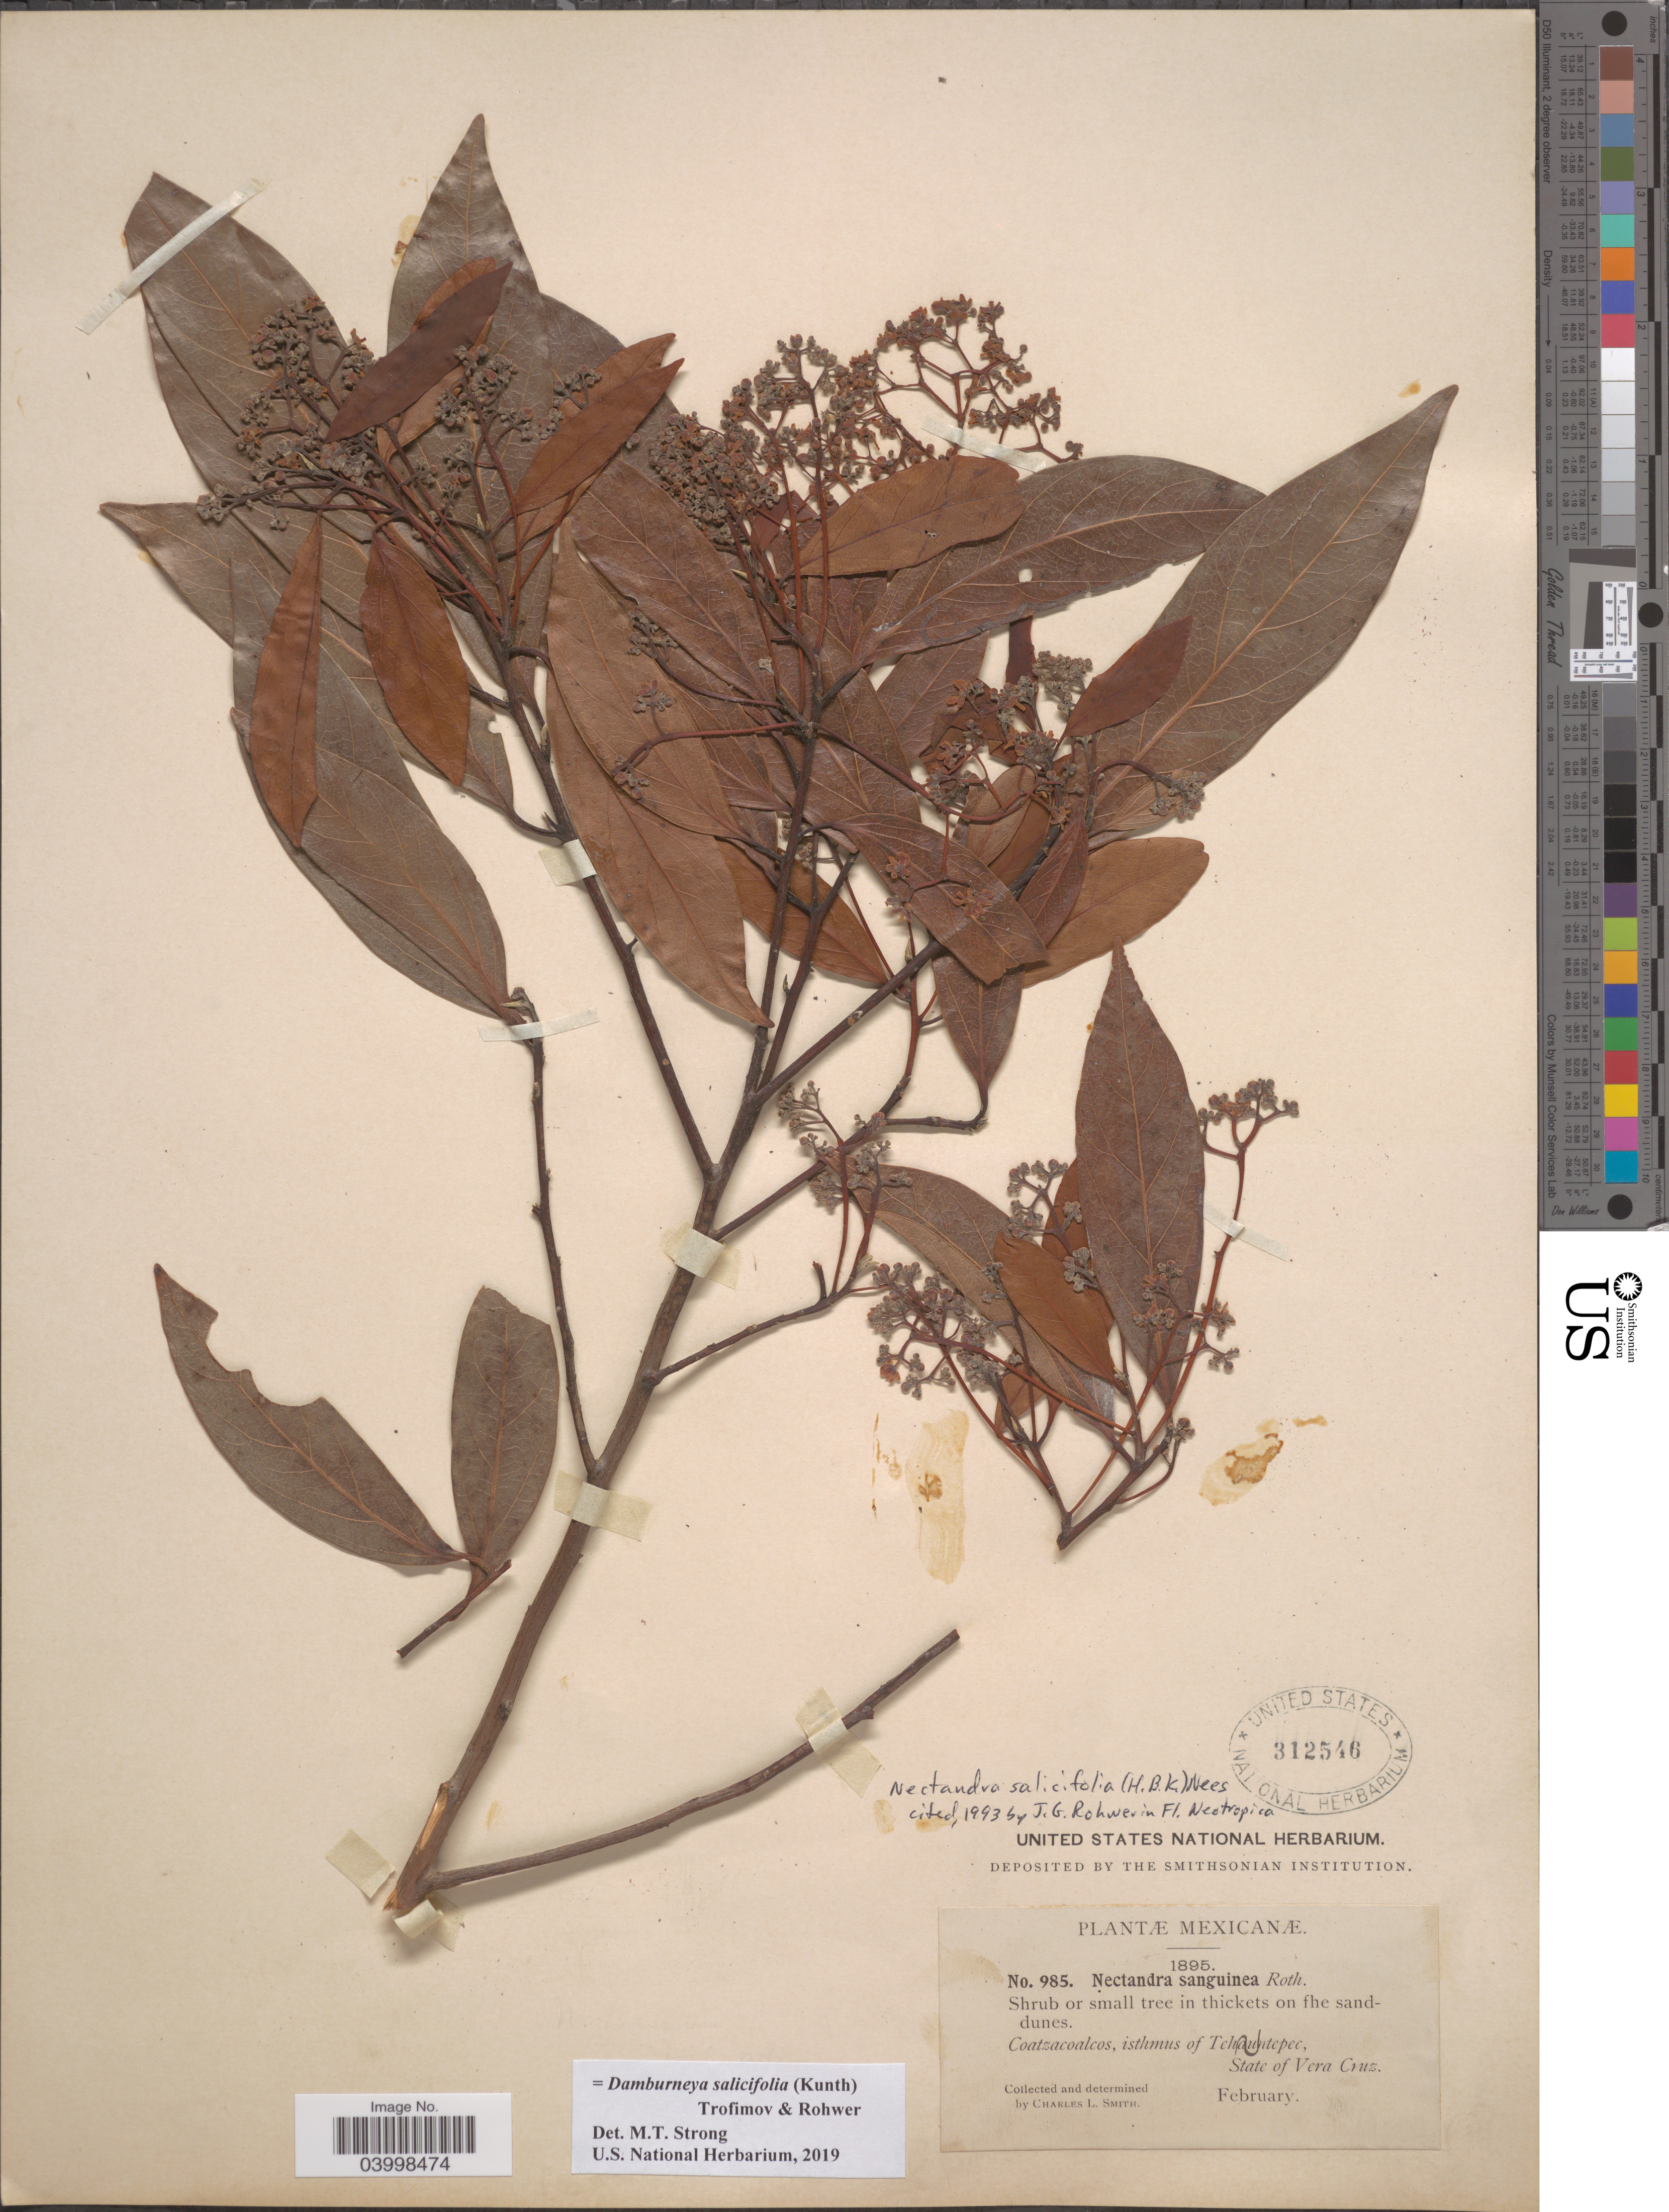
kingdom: Plantae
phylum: Tracheophyta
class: Magnoliopsida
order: Laurales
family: Lauraceae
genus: Damburneya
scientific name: Damburneya salicifolia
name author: (Kunth) Trofimov & Rohwer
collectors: C. L. Smith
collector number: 985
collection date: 1895-02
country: Mexico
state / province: Veracruz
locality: Coatzacoalcos, isthmus of Tehuantepec, State of Vera Cruz.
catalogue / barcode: US 312546